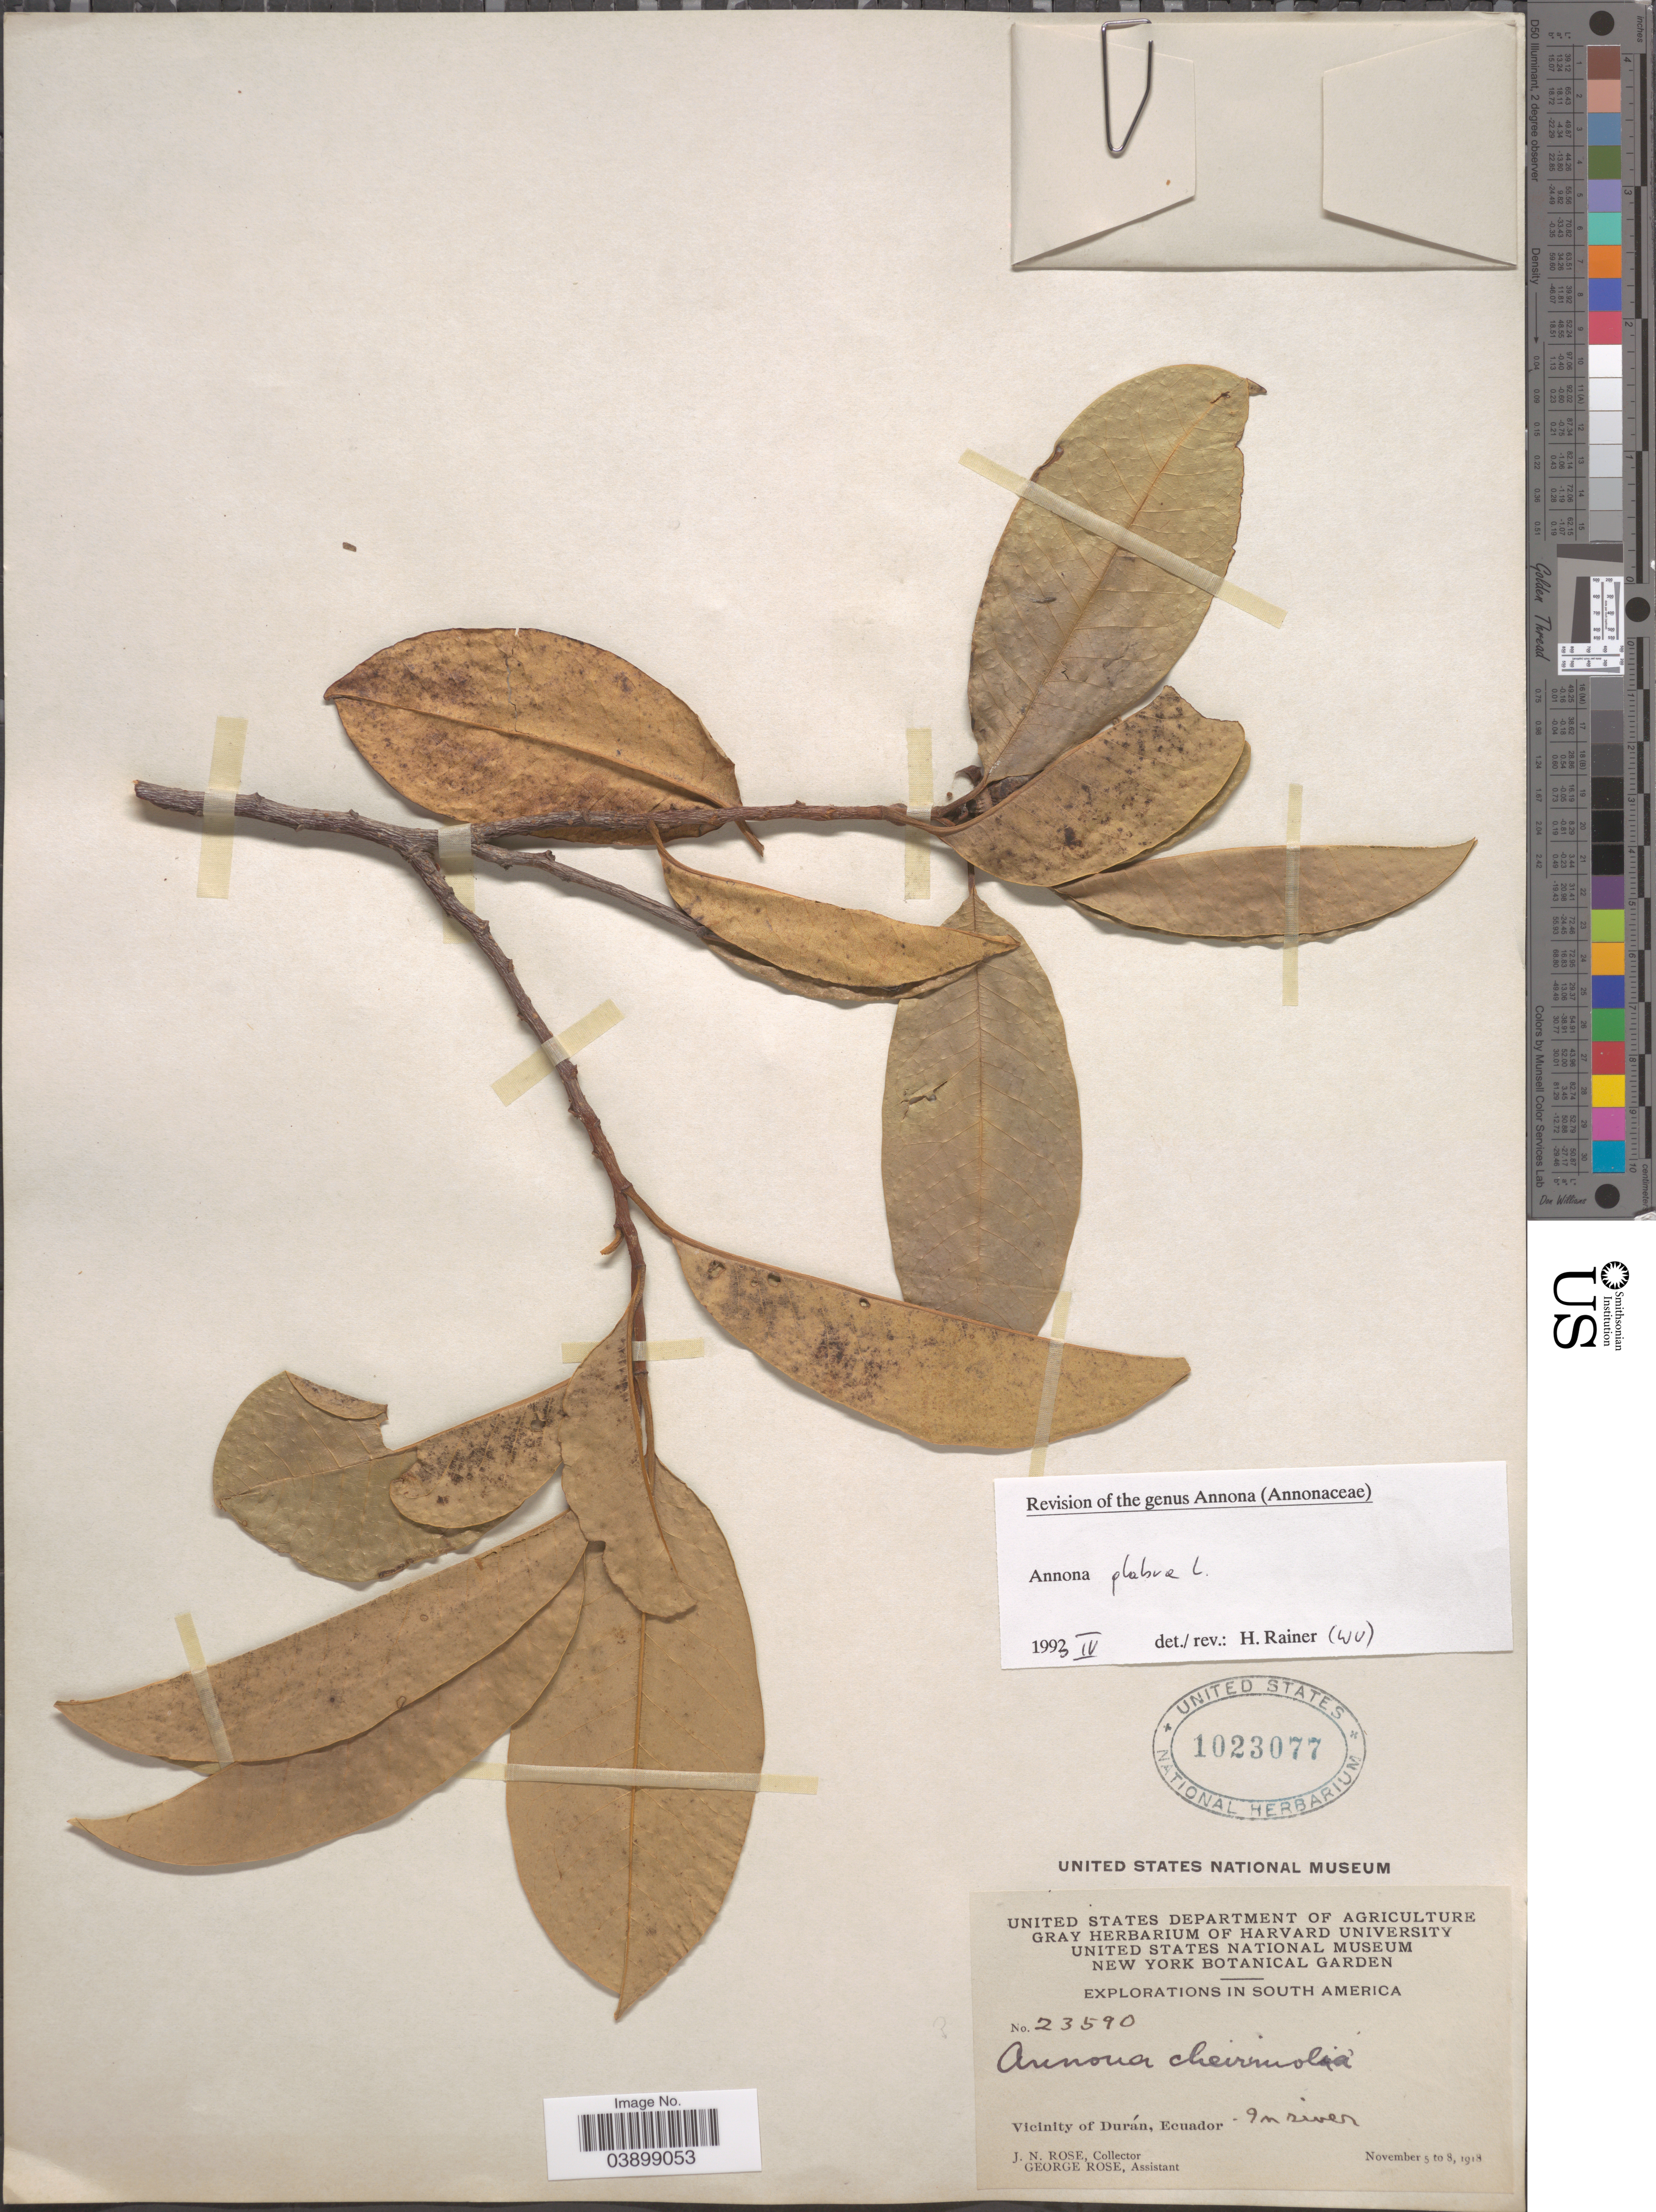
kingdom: Plantae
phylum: Tracheophyta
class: Magnoliopsida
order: Magnoliales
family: Annonaceae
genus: Annona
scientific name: Annona glabra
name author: L.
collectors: J. N. Rose & G. Rose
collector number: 23590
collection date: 1918-11-05/1918-11-08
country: Ecuador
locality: Vicinity of Durán. In river.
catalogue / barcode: US 1023077